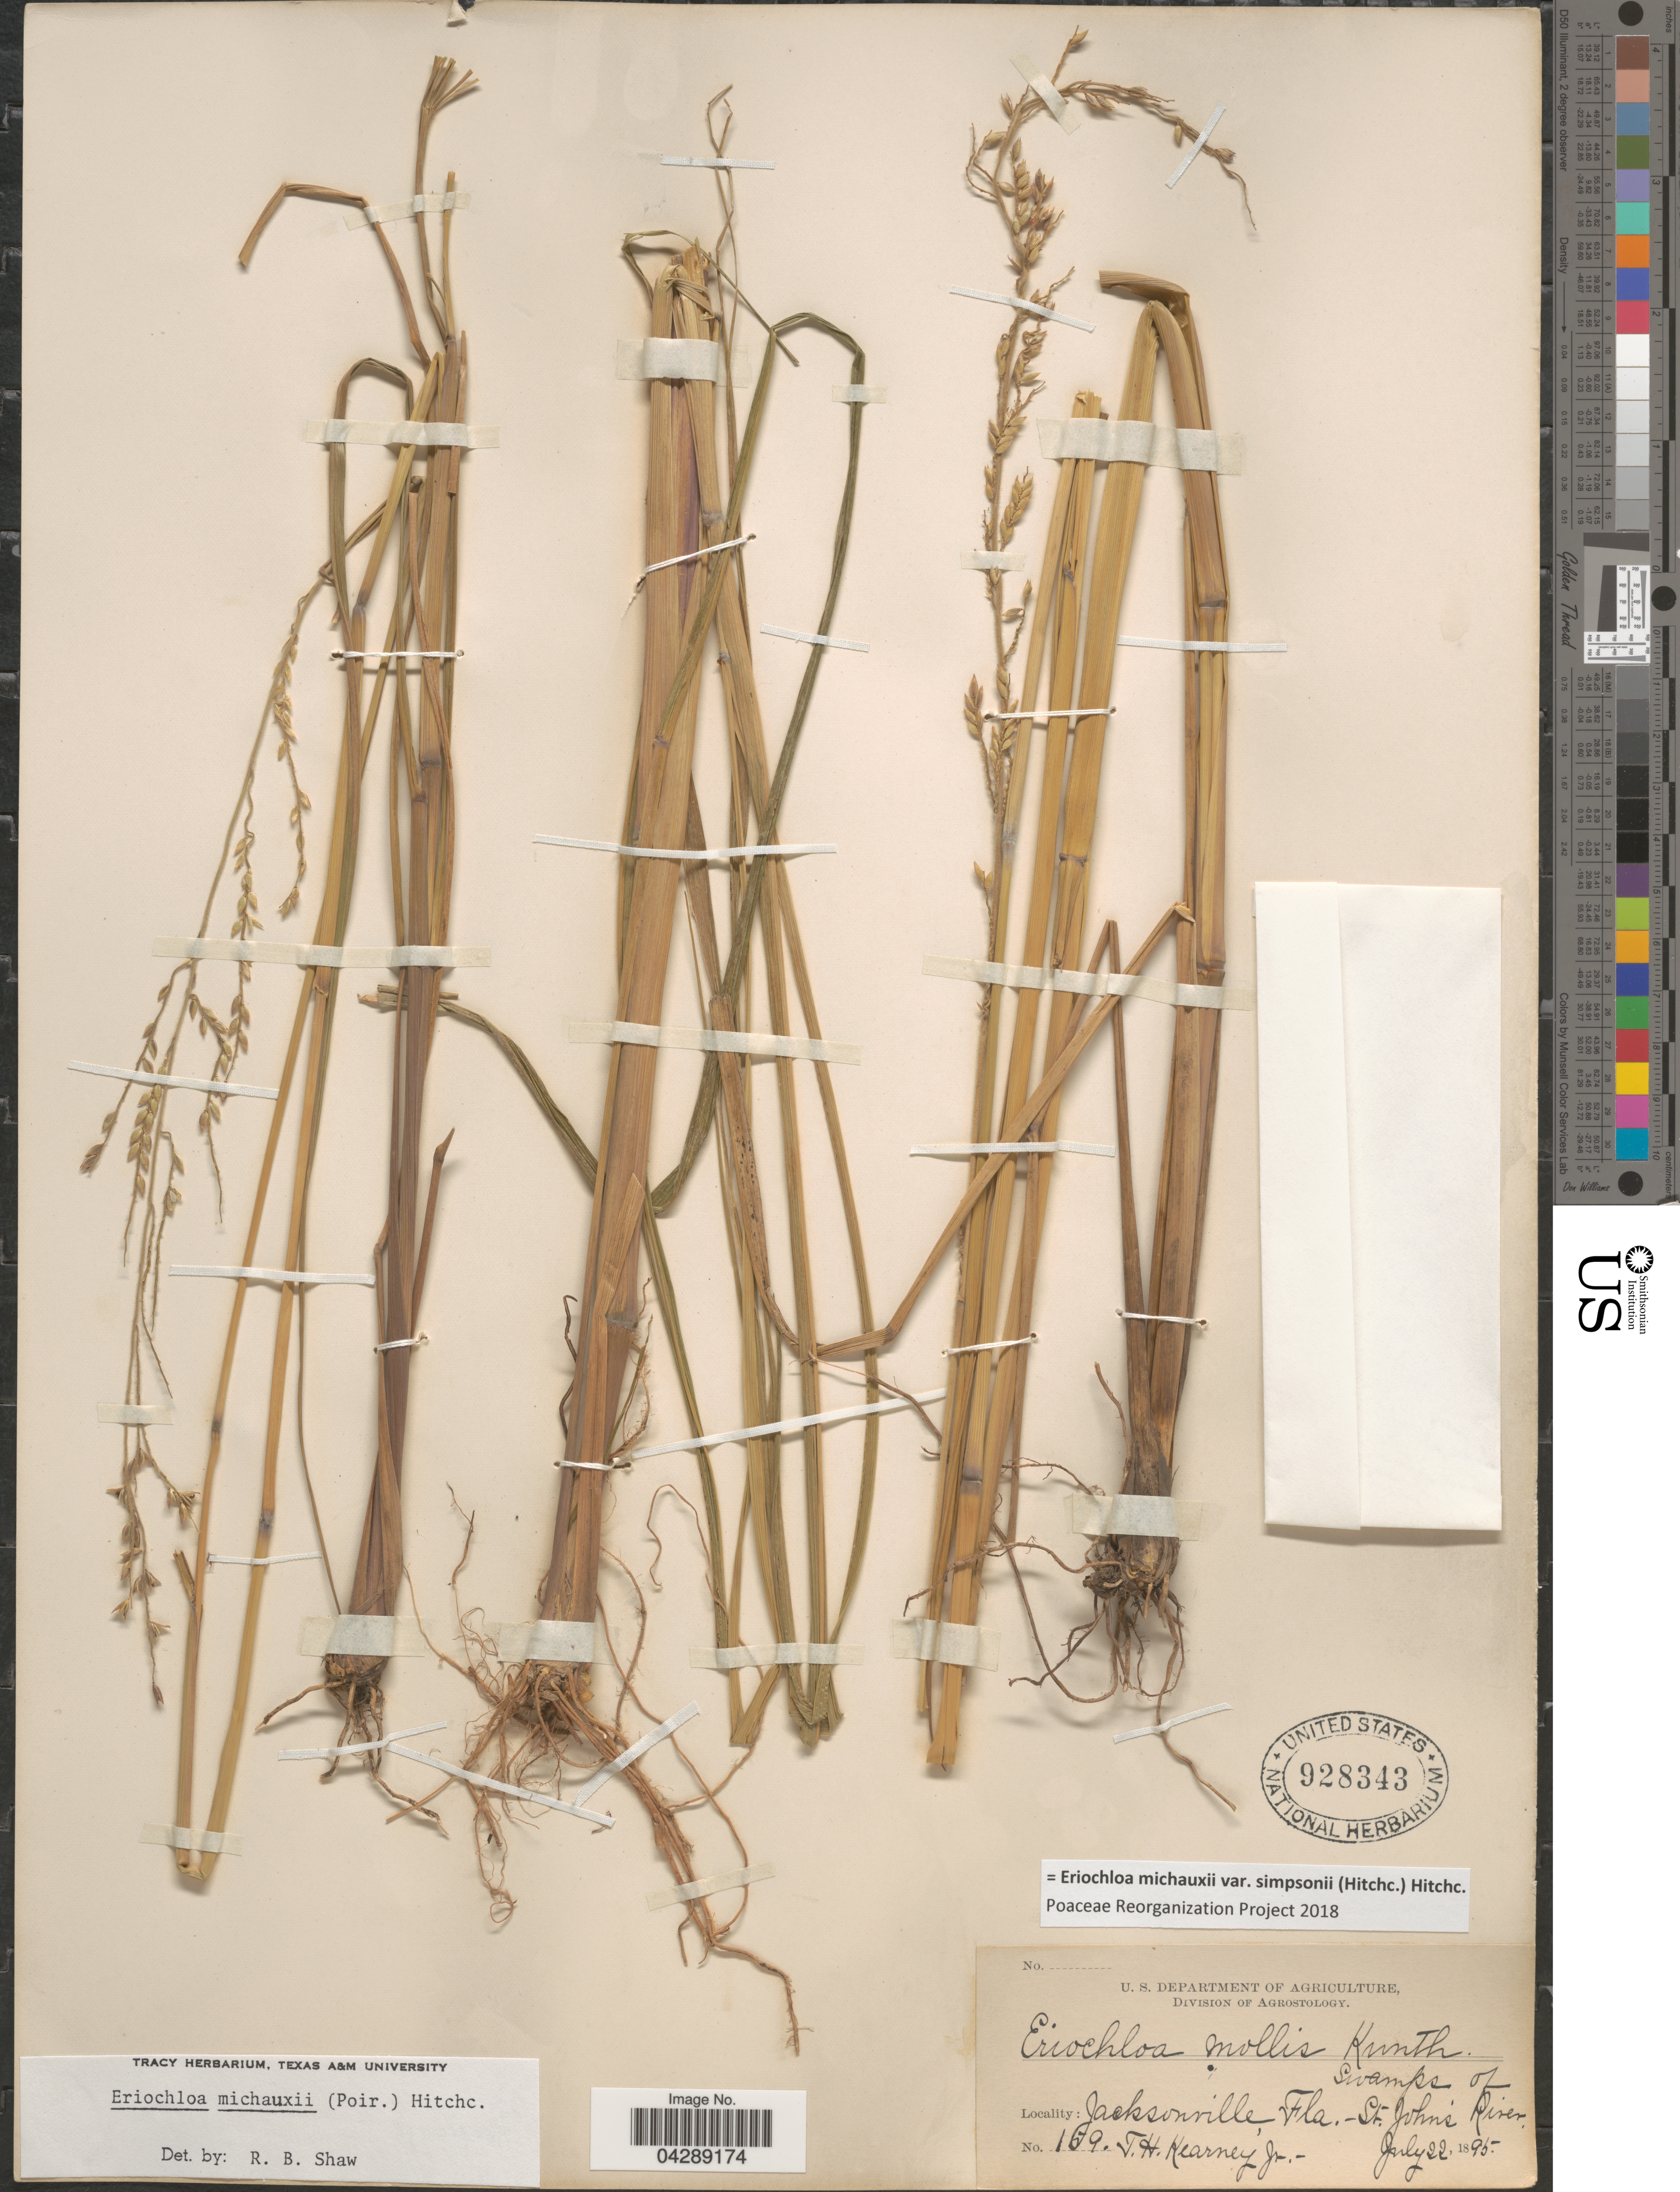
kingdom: Plantae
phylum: Tracheophyta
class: Liliopsida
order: Poales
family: Poaceae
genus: Eriochloa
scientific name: Eriochloa michauxii var. simpsonii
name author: Hitchc.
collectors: T. H. Kearney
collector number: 159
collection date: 1895-07-22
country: United States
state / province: Florida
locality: Jacksonville. Swamps of St. John's River.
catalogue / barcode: US 928343